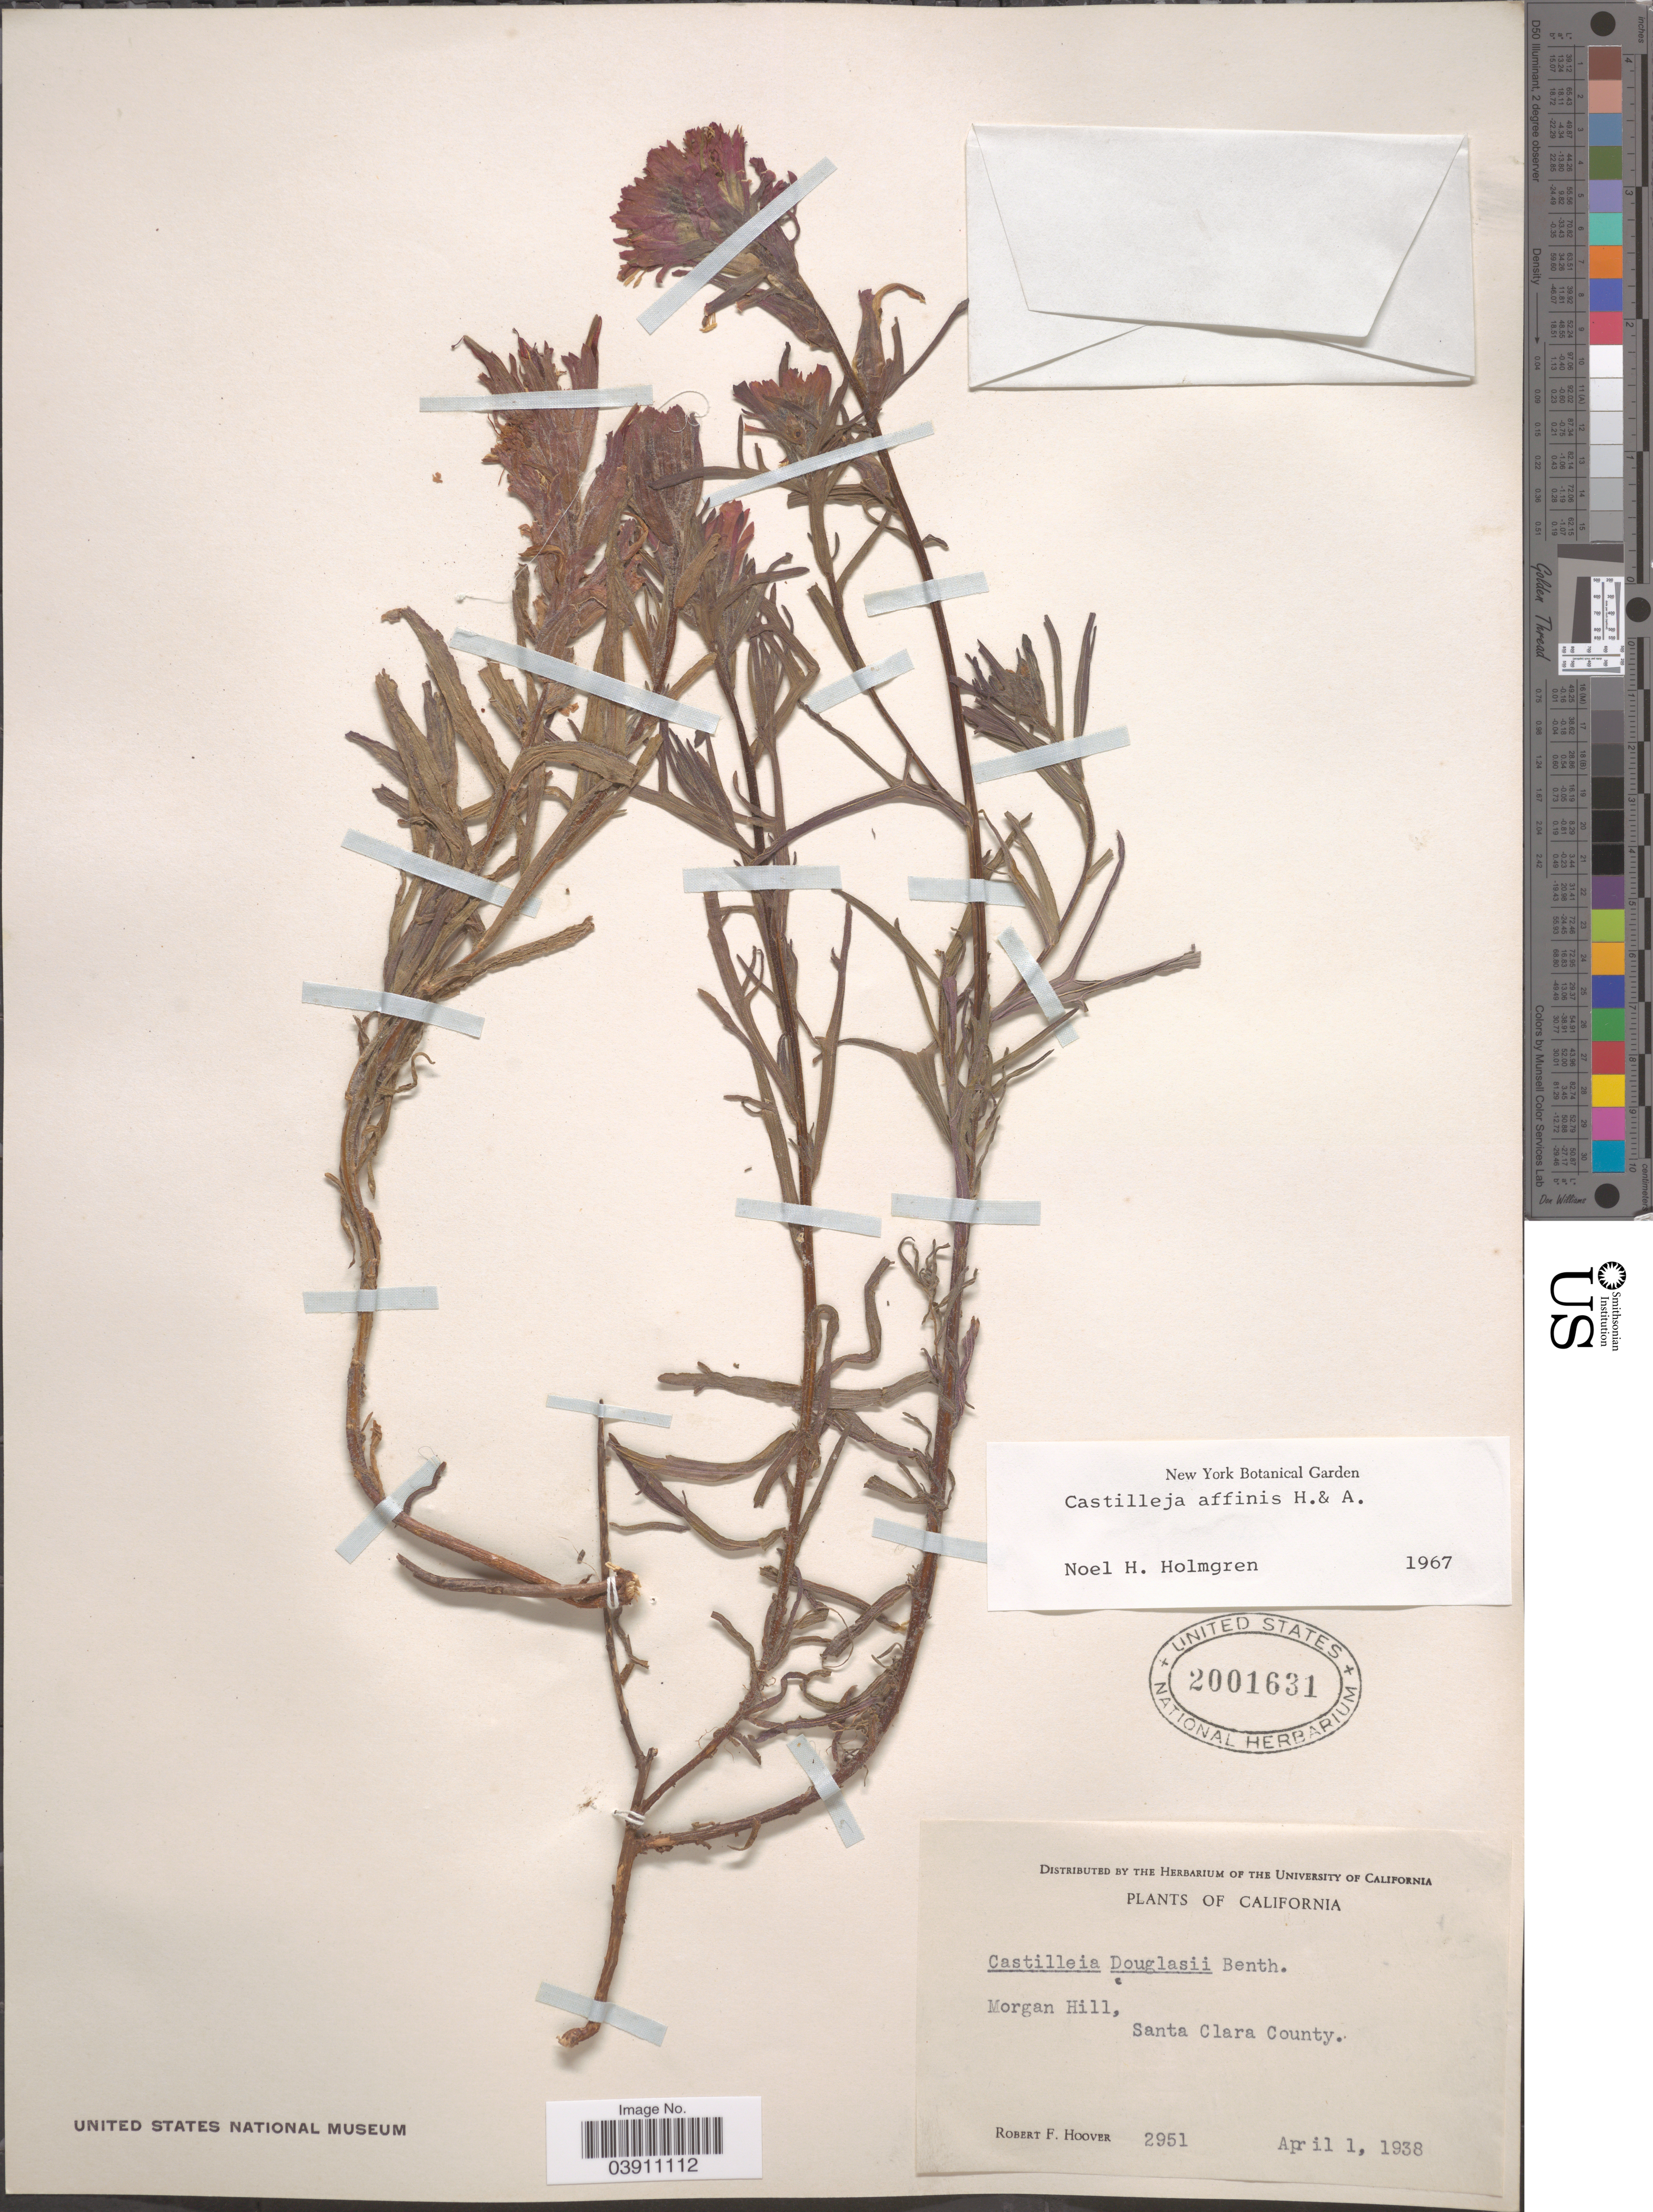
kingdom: Plantae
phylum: Tracheophyta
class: Magnoliopsida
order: Lamiales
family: Orobanchaceae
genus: Castilleja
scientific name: Castilleja affinis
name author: Hook. & Arn.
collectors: R. F. Hoover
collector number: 2951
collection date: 1938-04-01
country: United States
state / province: California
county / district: Santa Clara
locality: Morgan Hills, Santa Clara County.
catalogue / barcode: US 2001631